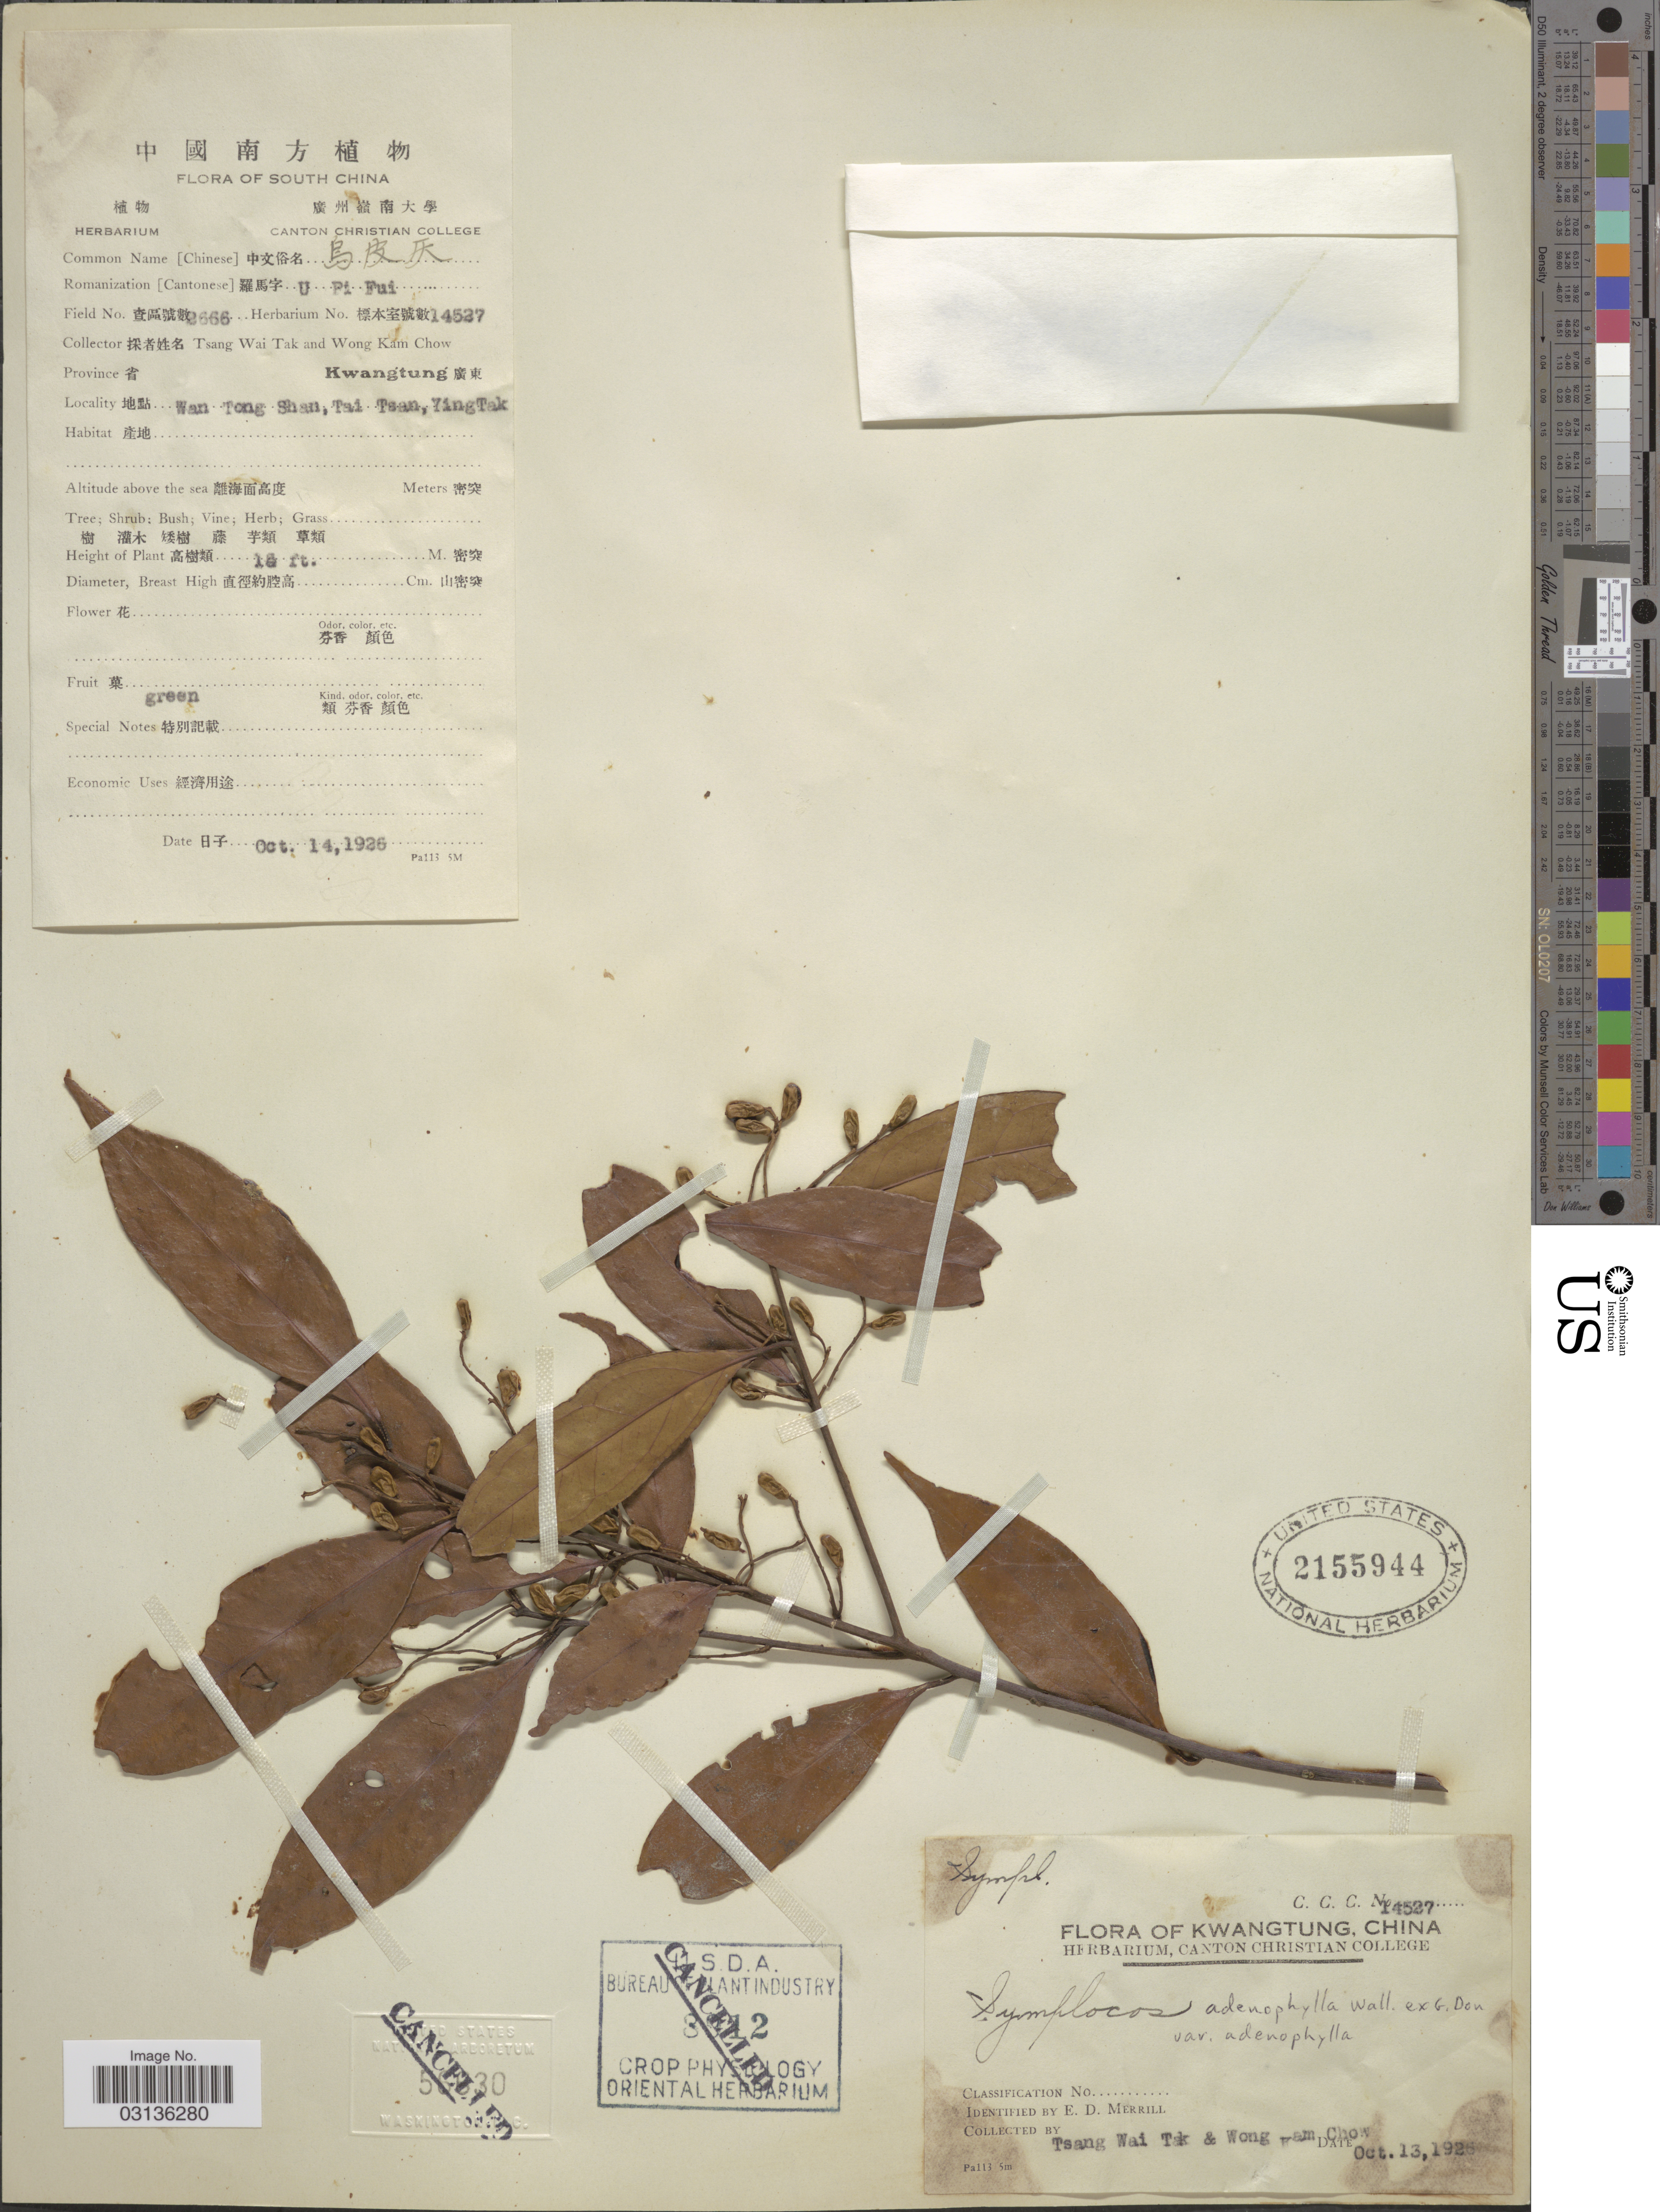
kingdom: Plantae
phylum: Tracheophyta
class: Magnoliopsida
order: Ericales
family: Symplocaceae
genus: Symplocos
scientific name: Symplocos adenophylla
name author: Wall. ex G. Don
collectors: T. Tak & W. Chow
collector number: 2666/14527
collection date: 1926-10-13/1926-10-14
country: China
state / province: Guangdong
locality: Province Kwangtung. South China. Wan Tong Shan, Tai Tsan, YingTak.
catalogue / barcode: US 2155944